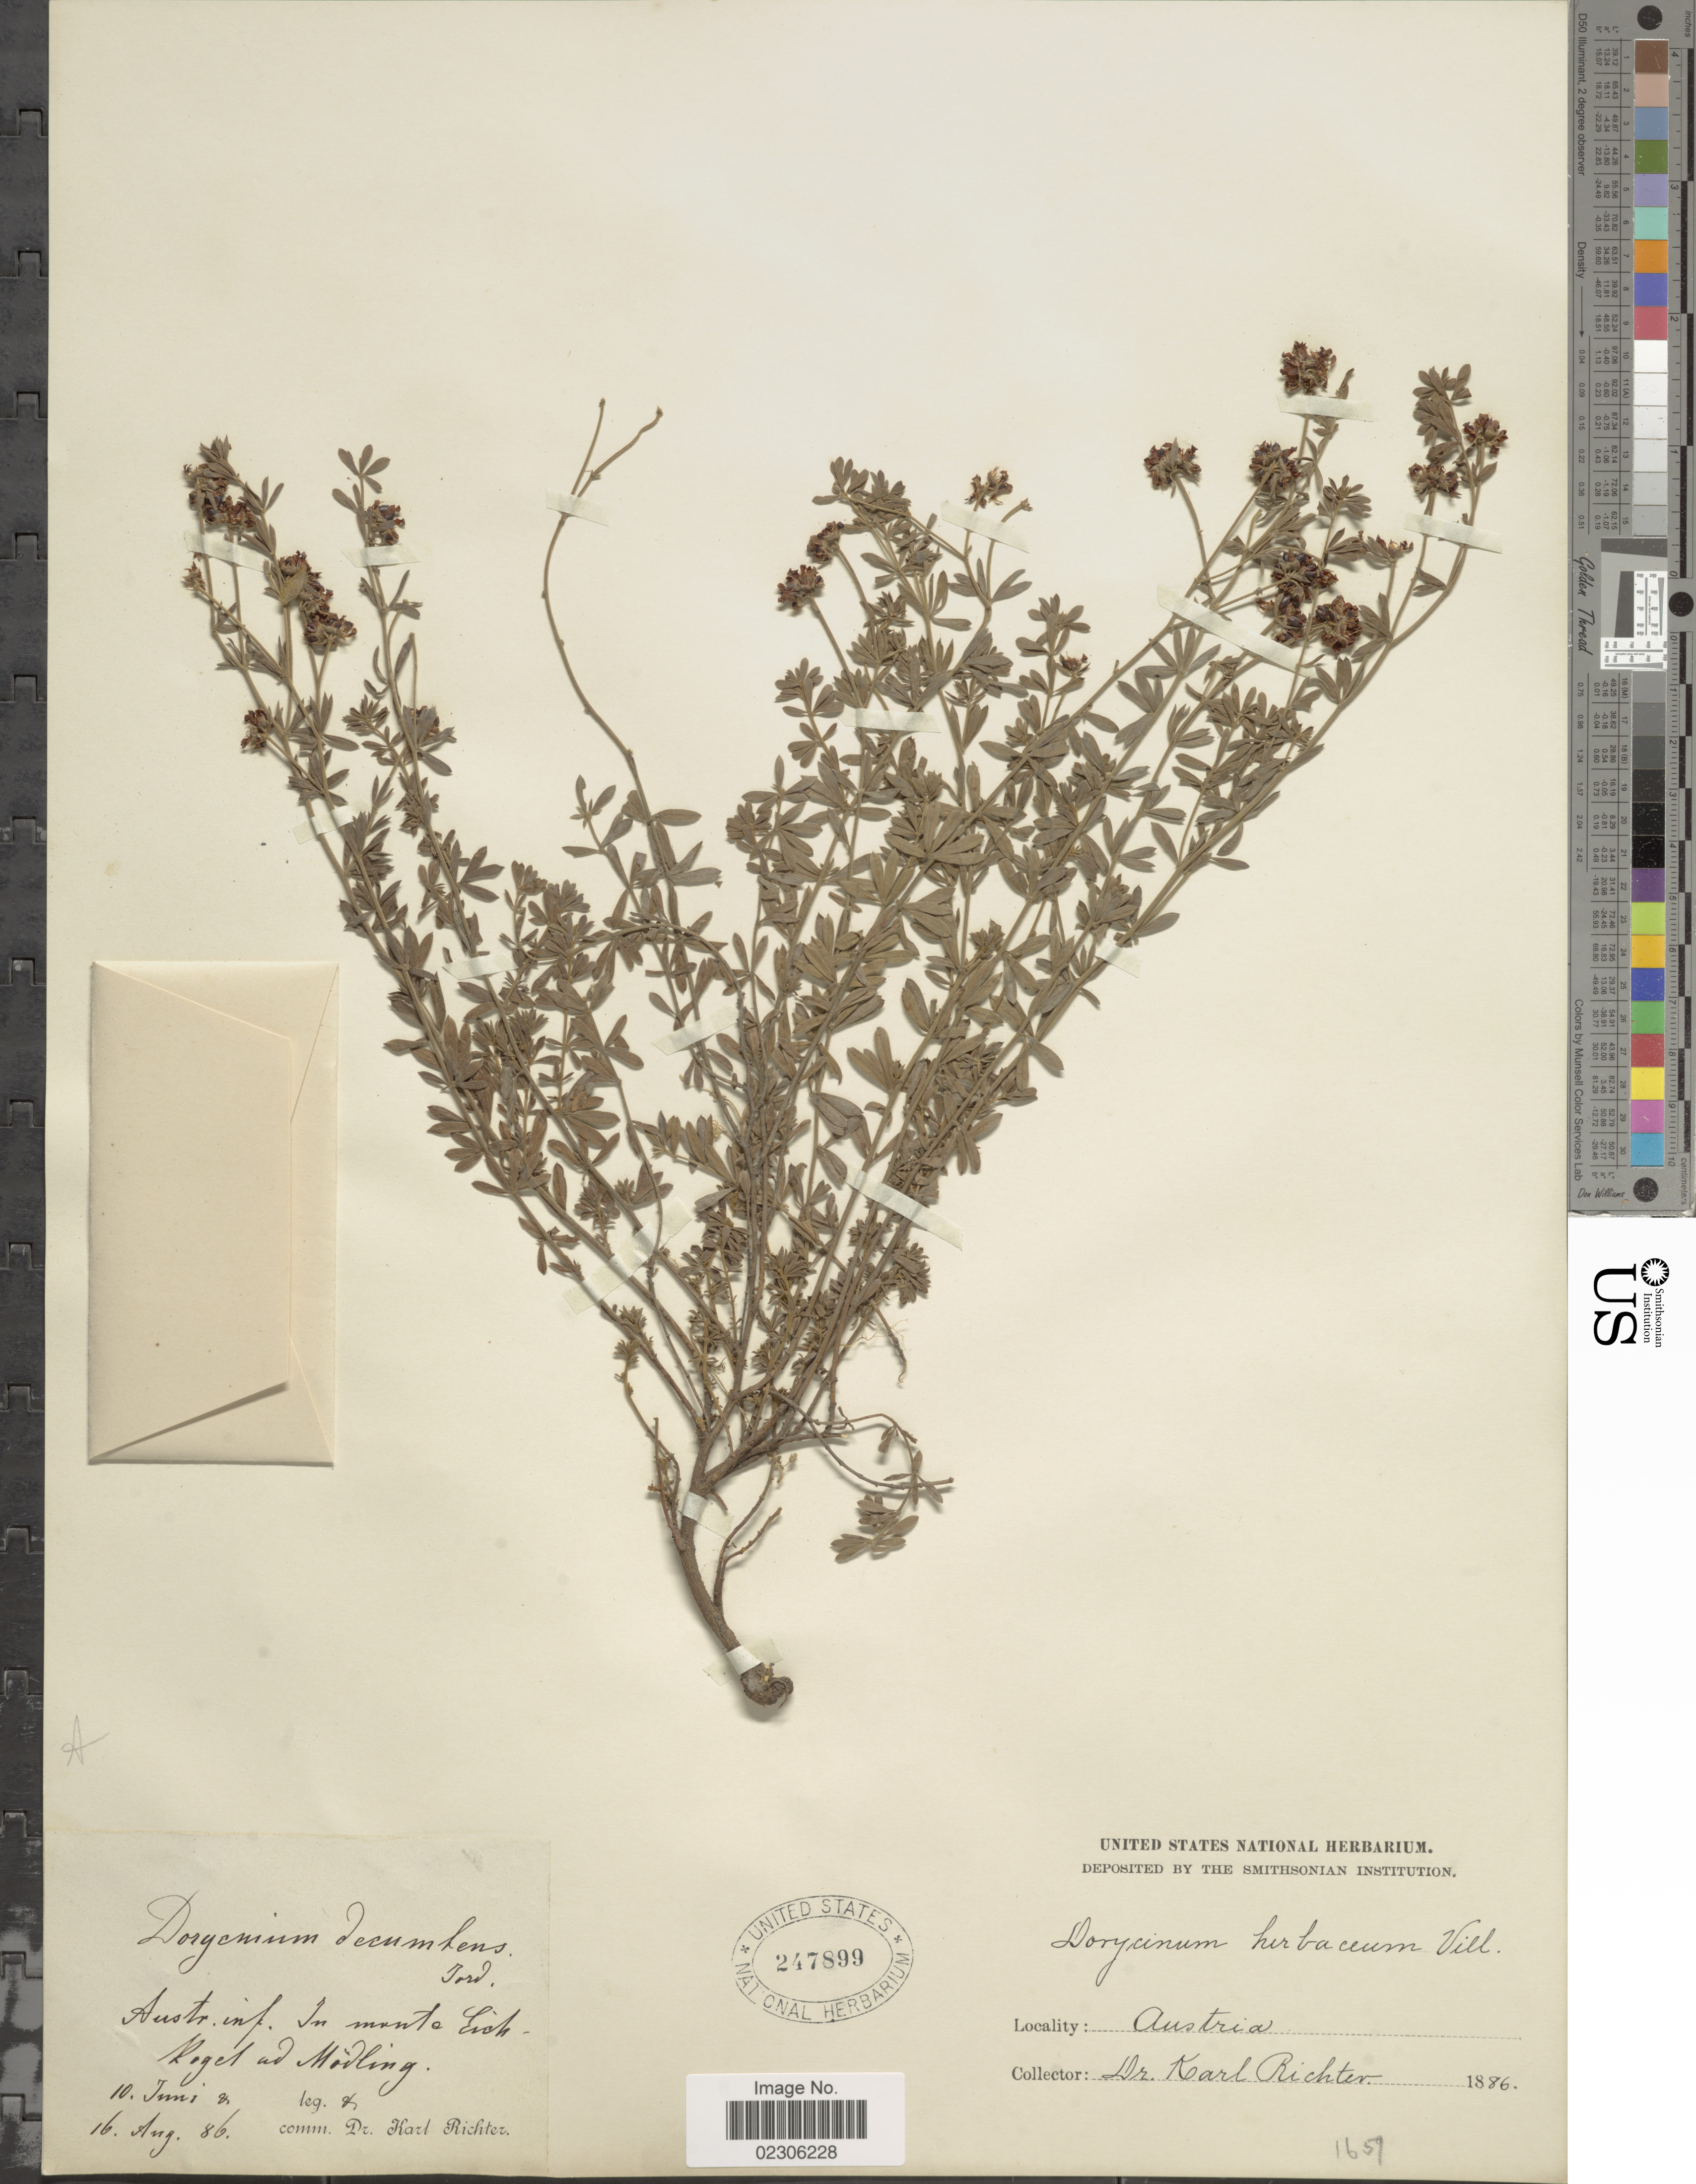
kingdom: Plantae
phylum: Tracheophyta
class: Magnoliopsida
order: Fabales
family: Fabaceae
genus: Dorycnium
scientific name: Dorycnium herbaceum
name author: Vill.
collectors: K. Richter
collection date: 1886-06-10/1886-08-16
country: Austria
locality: Austr. inf. In monte Eichregel ad Modling [interpreted]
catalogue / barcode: US 247899